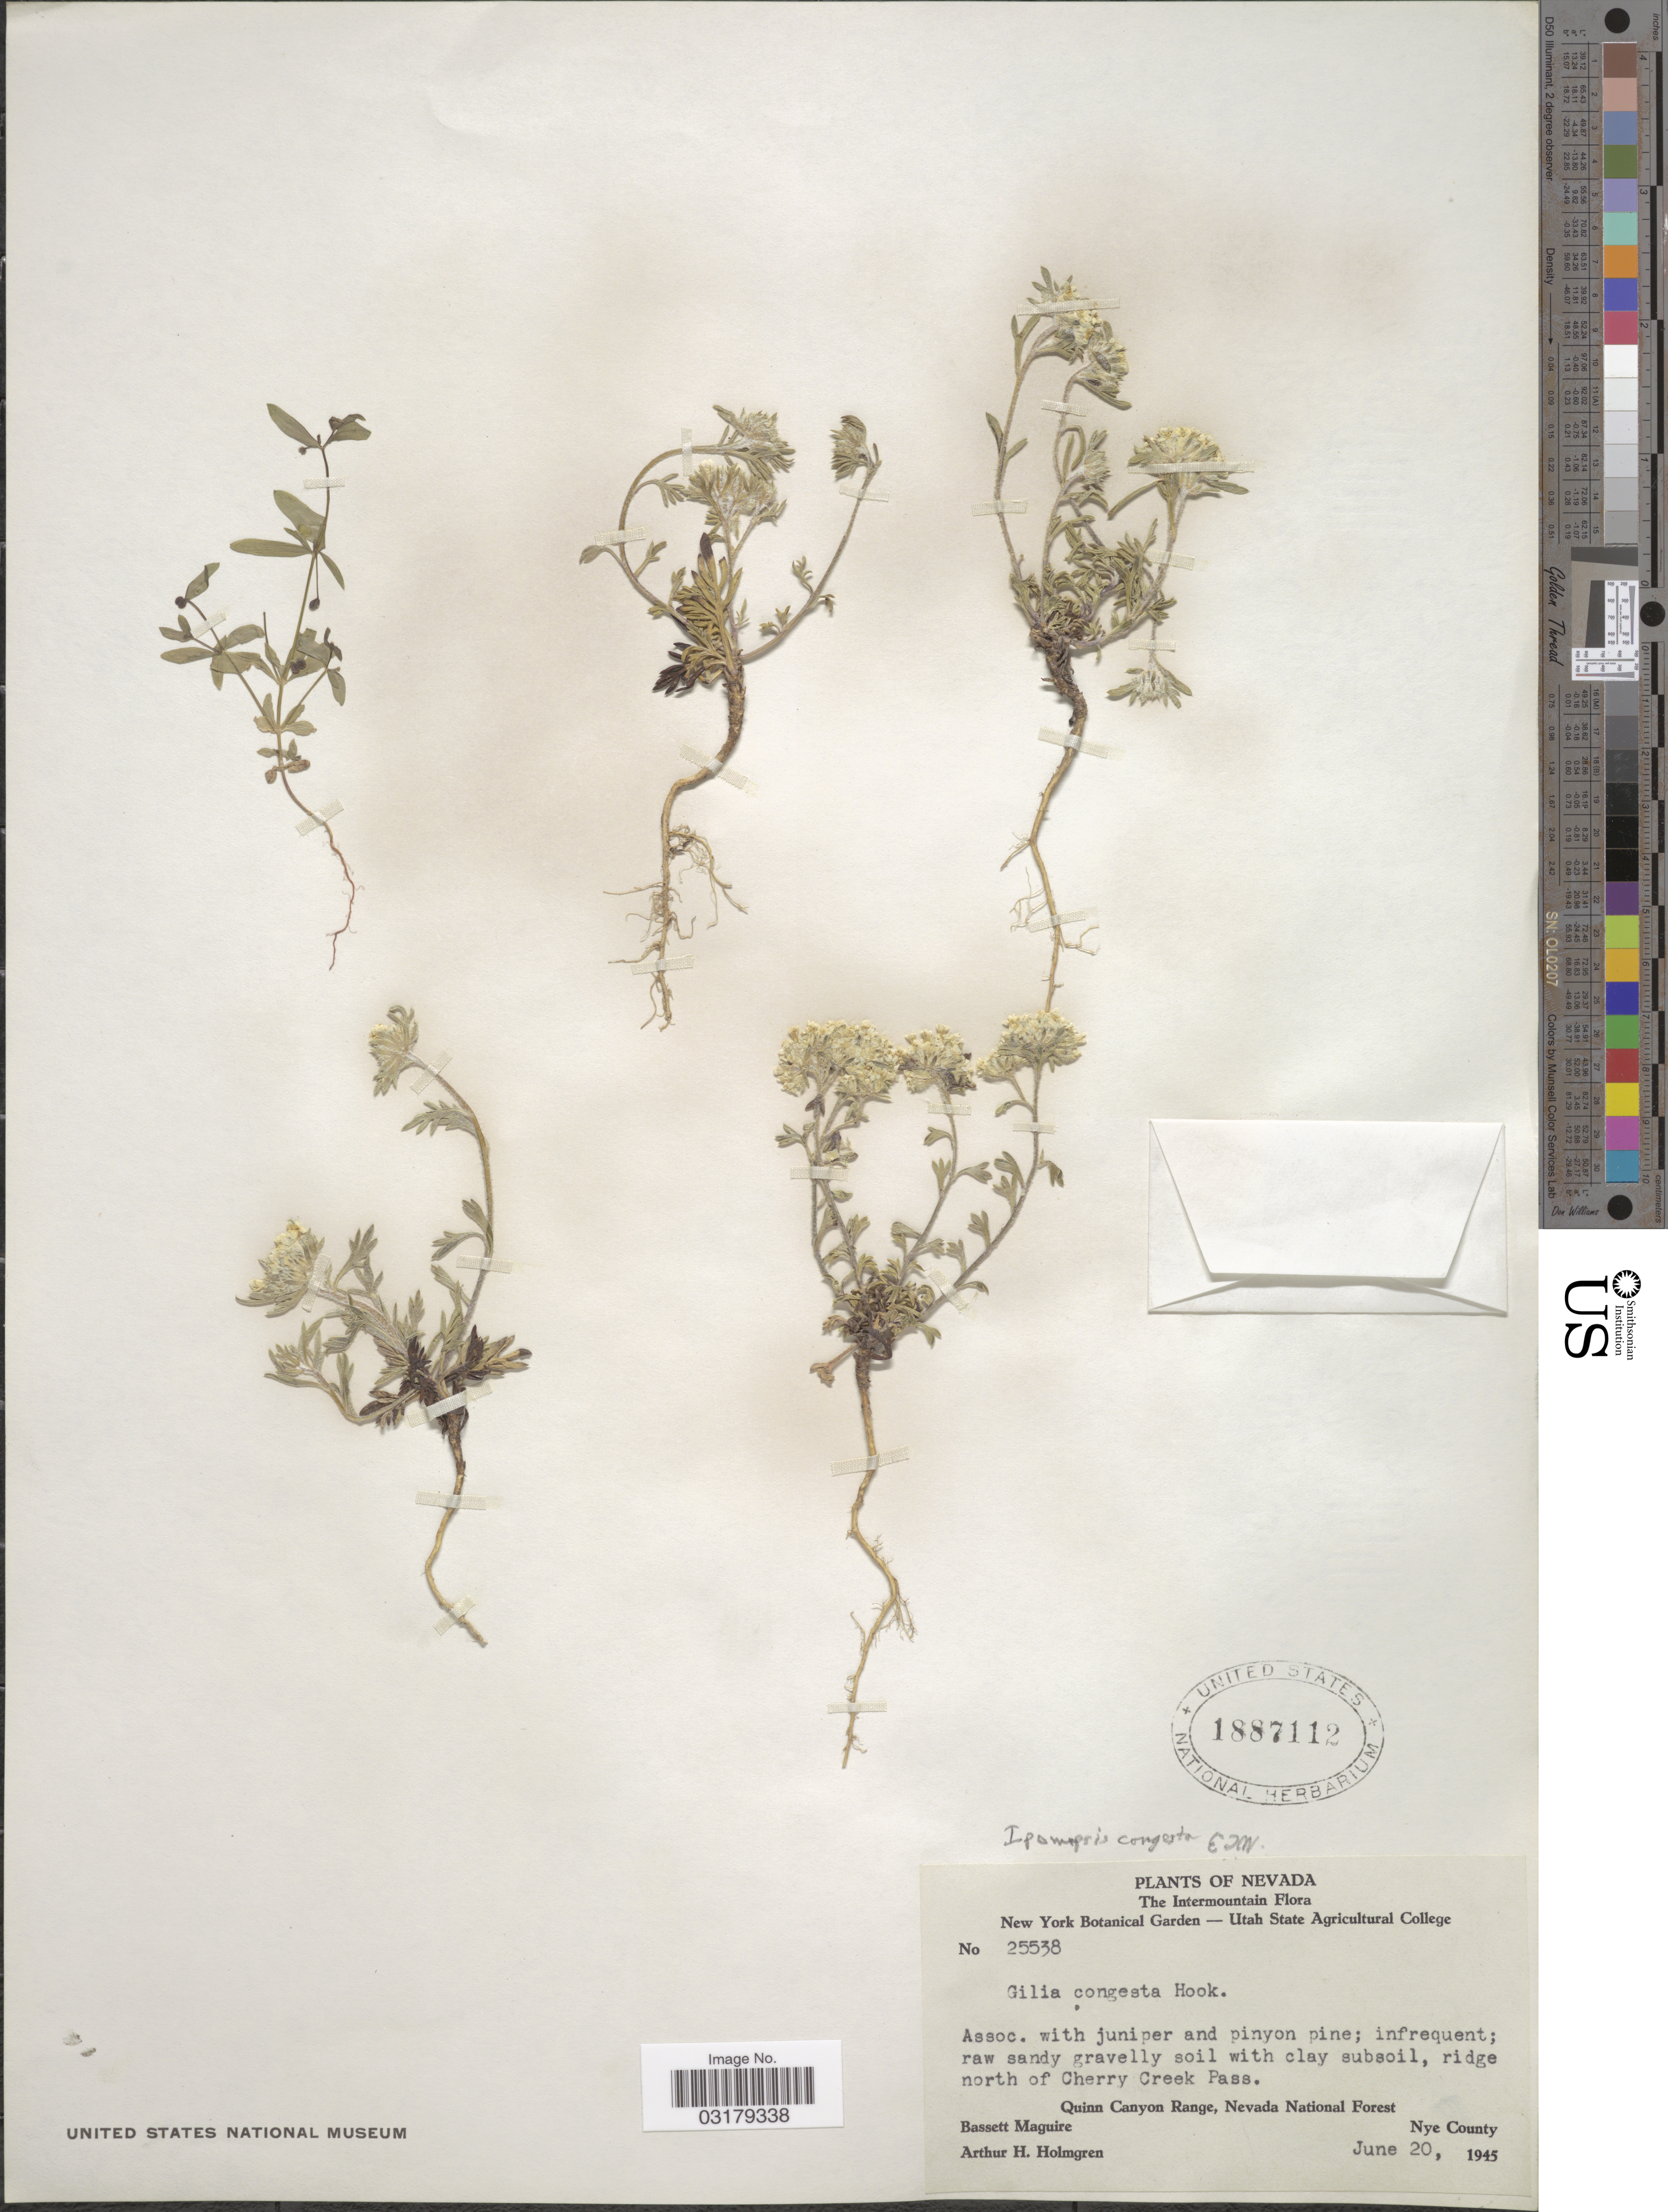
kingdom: Plantae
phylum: Tracheophyta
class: Magnoliopsida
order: Ericales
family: Polemoniaceae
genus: Ipomopsis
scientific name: Ipomopsis congesta var. palmifrons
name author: Brand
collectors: B. Maguire & A. H. Holmgren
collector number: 25538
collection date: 1945-06-20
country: United States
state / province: Nevada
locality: The Intermountain. Ridge north of Cherry Creek Pass. Quinn Canyon Range, Nevada National Forest. Nye County.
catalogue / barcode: US 1887112